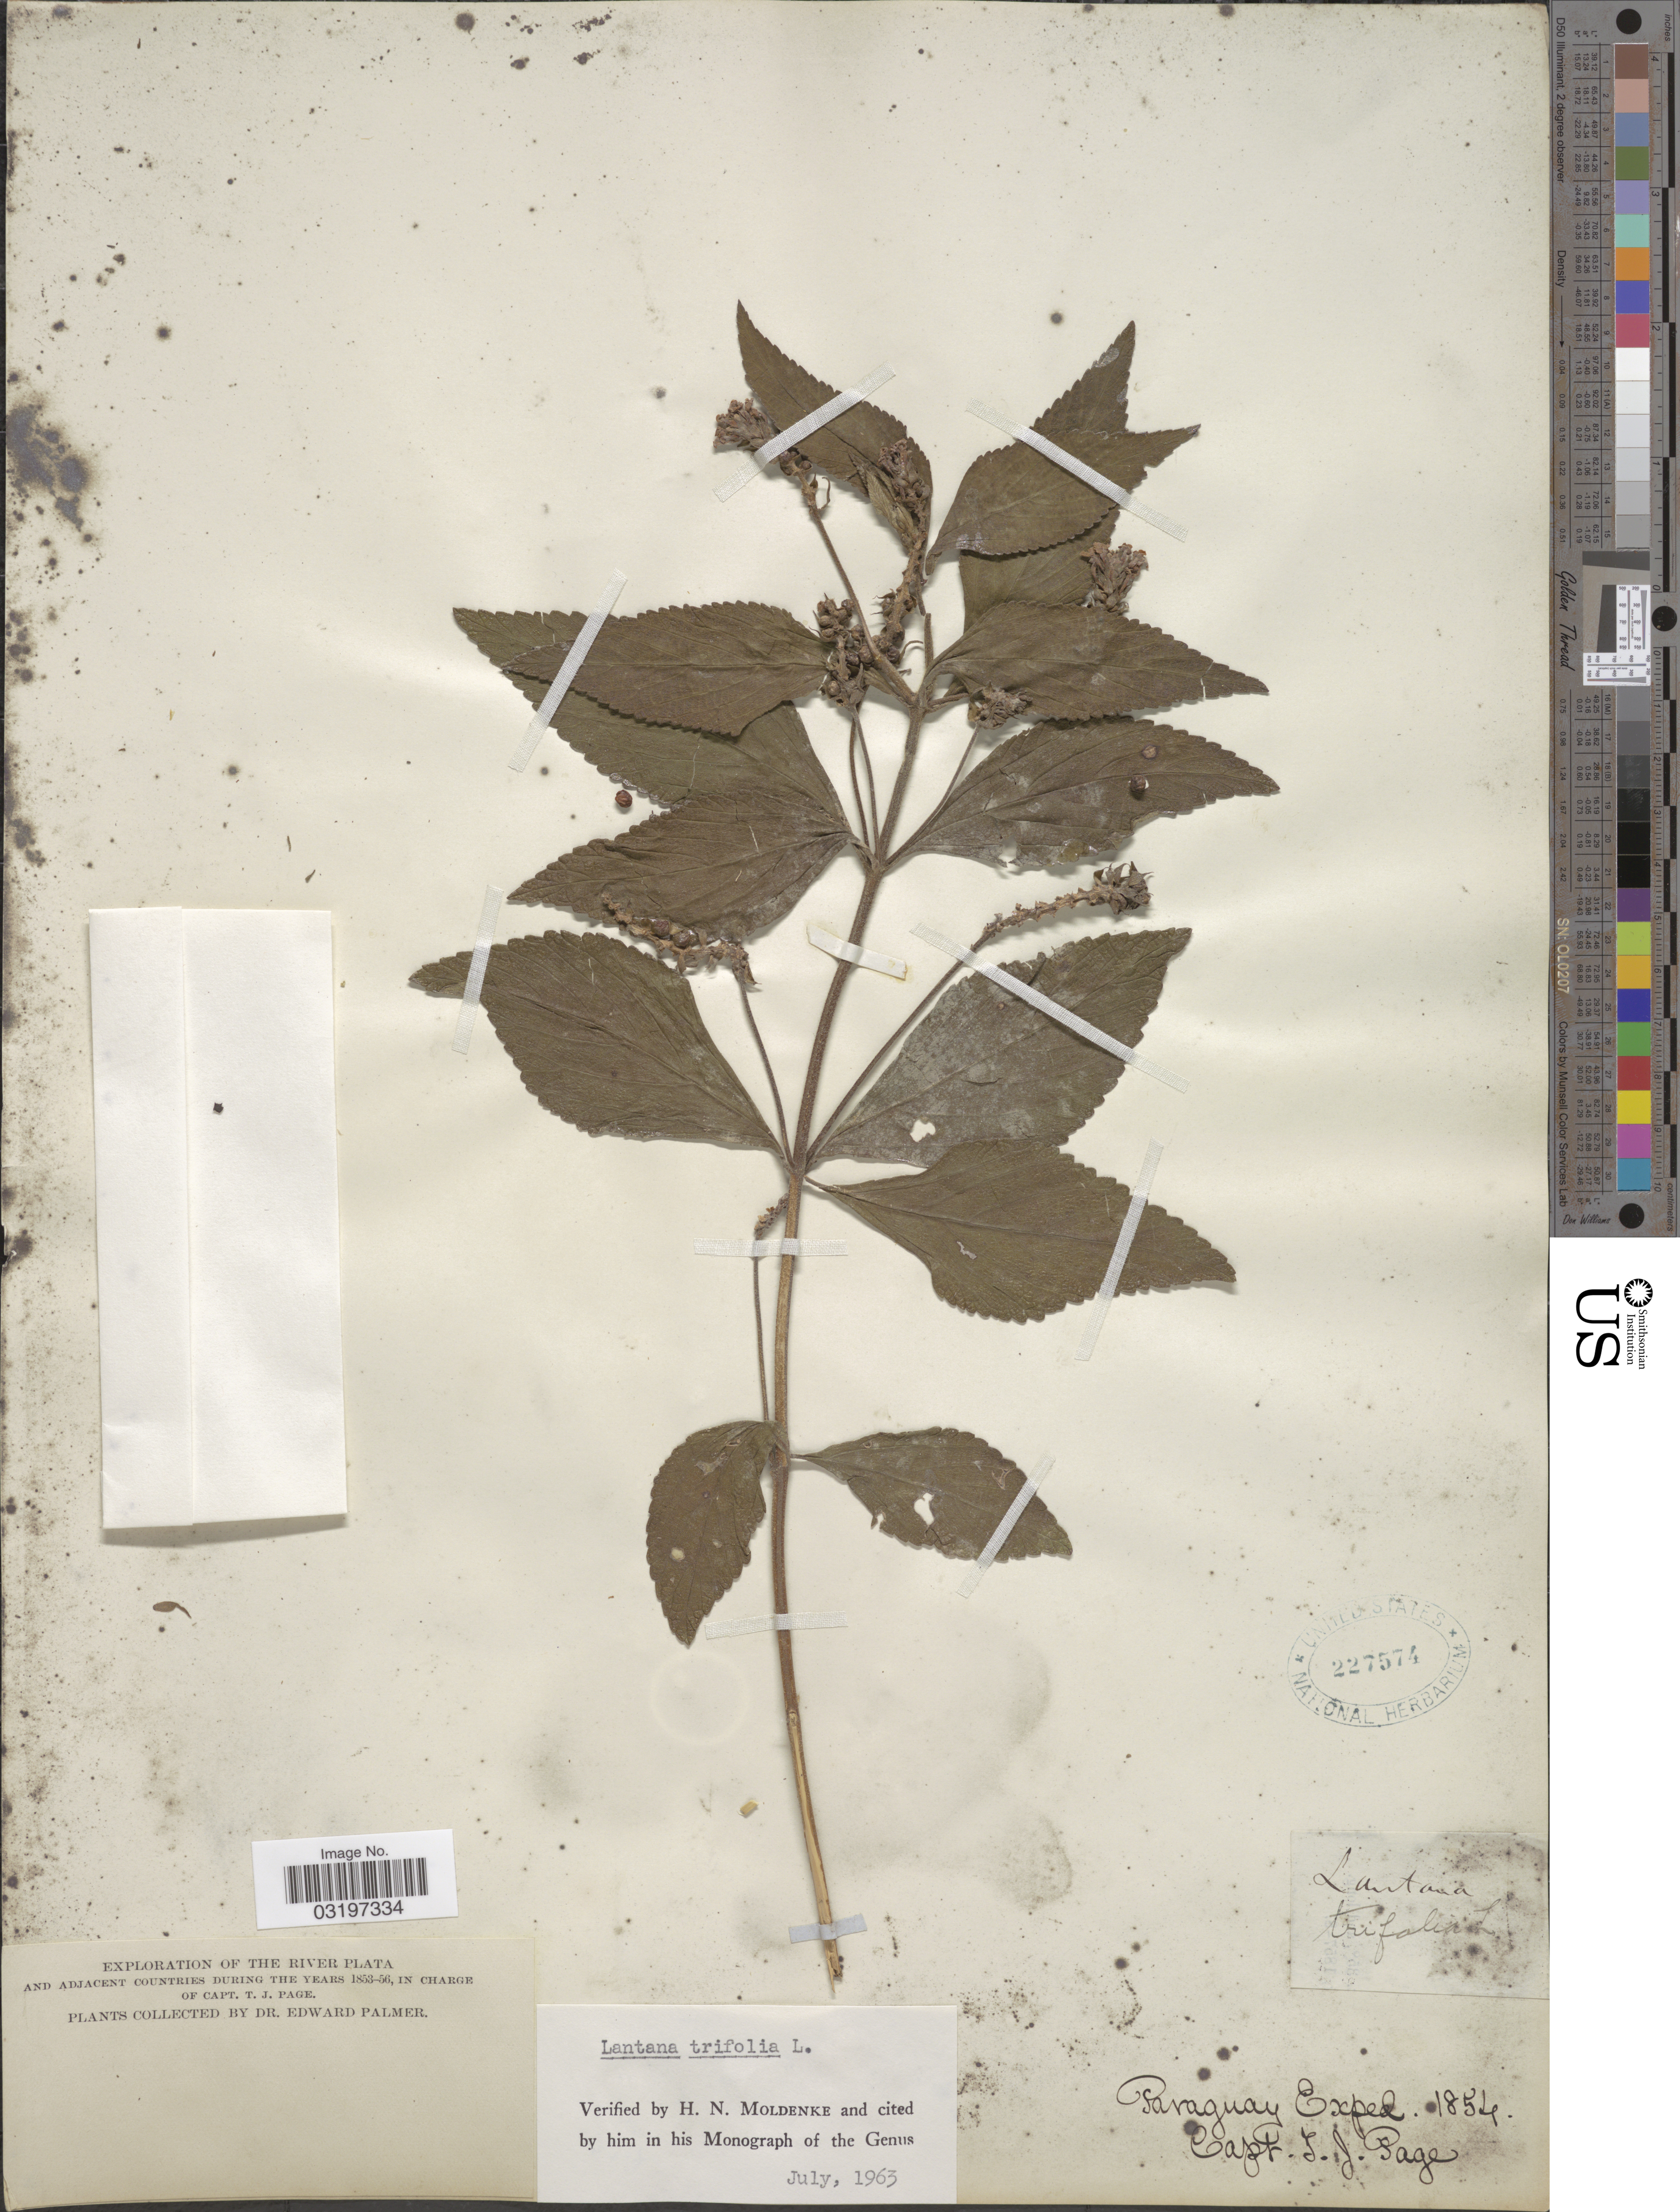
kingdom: Plantae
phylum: Tracheophyta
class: Magnoliopsida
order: Lamiales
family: Verbenaceae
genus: Lantana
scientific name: Lantana trifolia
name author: L.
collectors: E. Palmer & T. J. Page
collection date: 1854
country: Paraguay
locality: The River Plata and adjacent countries.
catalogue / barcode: US 227574